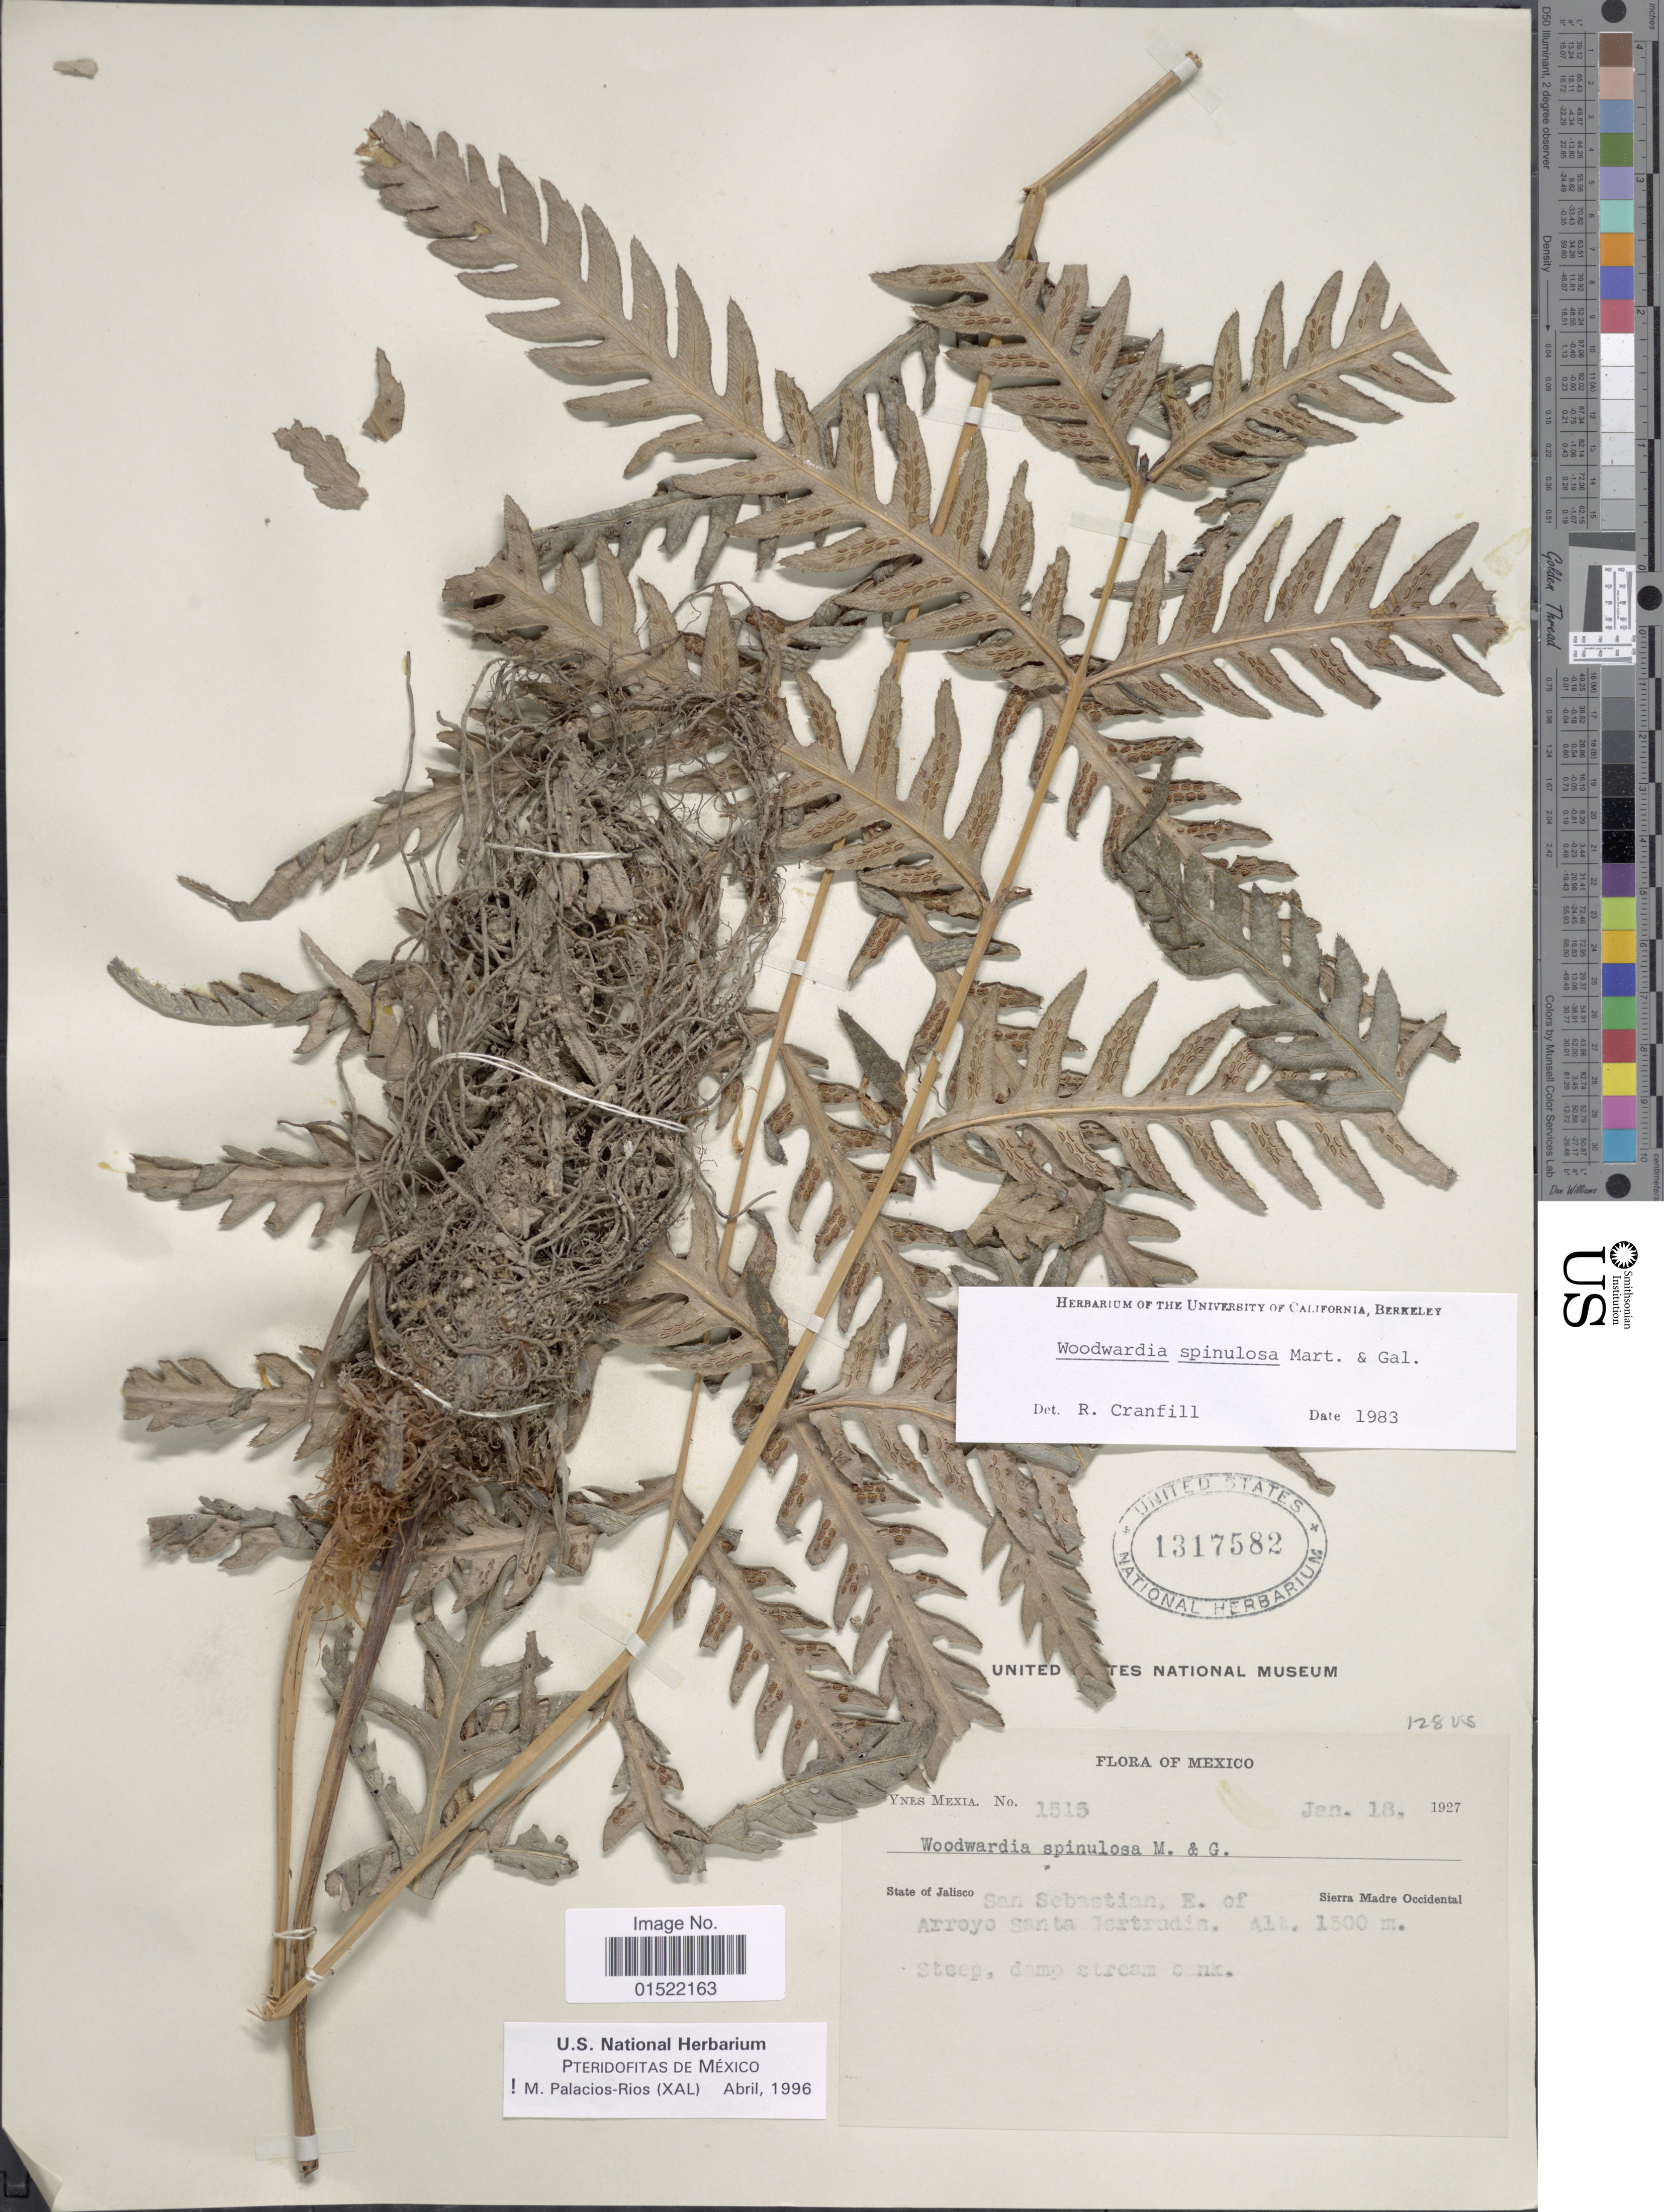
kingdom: Plantae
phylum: Tracheophyta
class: Polypodiopsida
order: Polypodiales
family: Blechnaceae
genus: Woodwardia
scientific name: Woodwardia spinulosa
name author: M. Martens & Galeotti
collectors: Y. Mexia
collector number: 1515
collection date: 1927-01-18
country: Mexico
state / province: Jalisco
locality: State of Jalisco, San Sebastian, E. of Arroyo Santa Gertrudis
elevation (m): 1500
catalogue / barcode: US 1317582